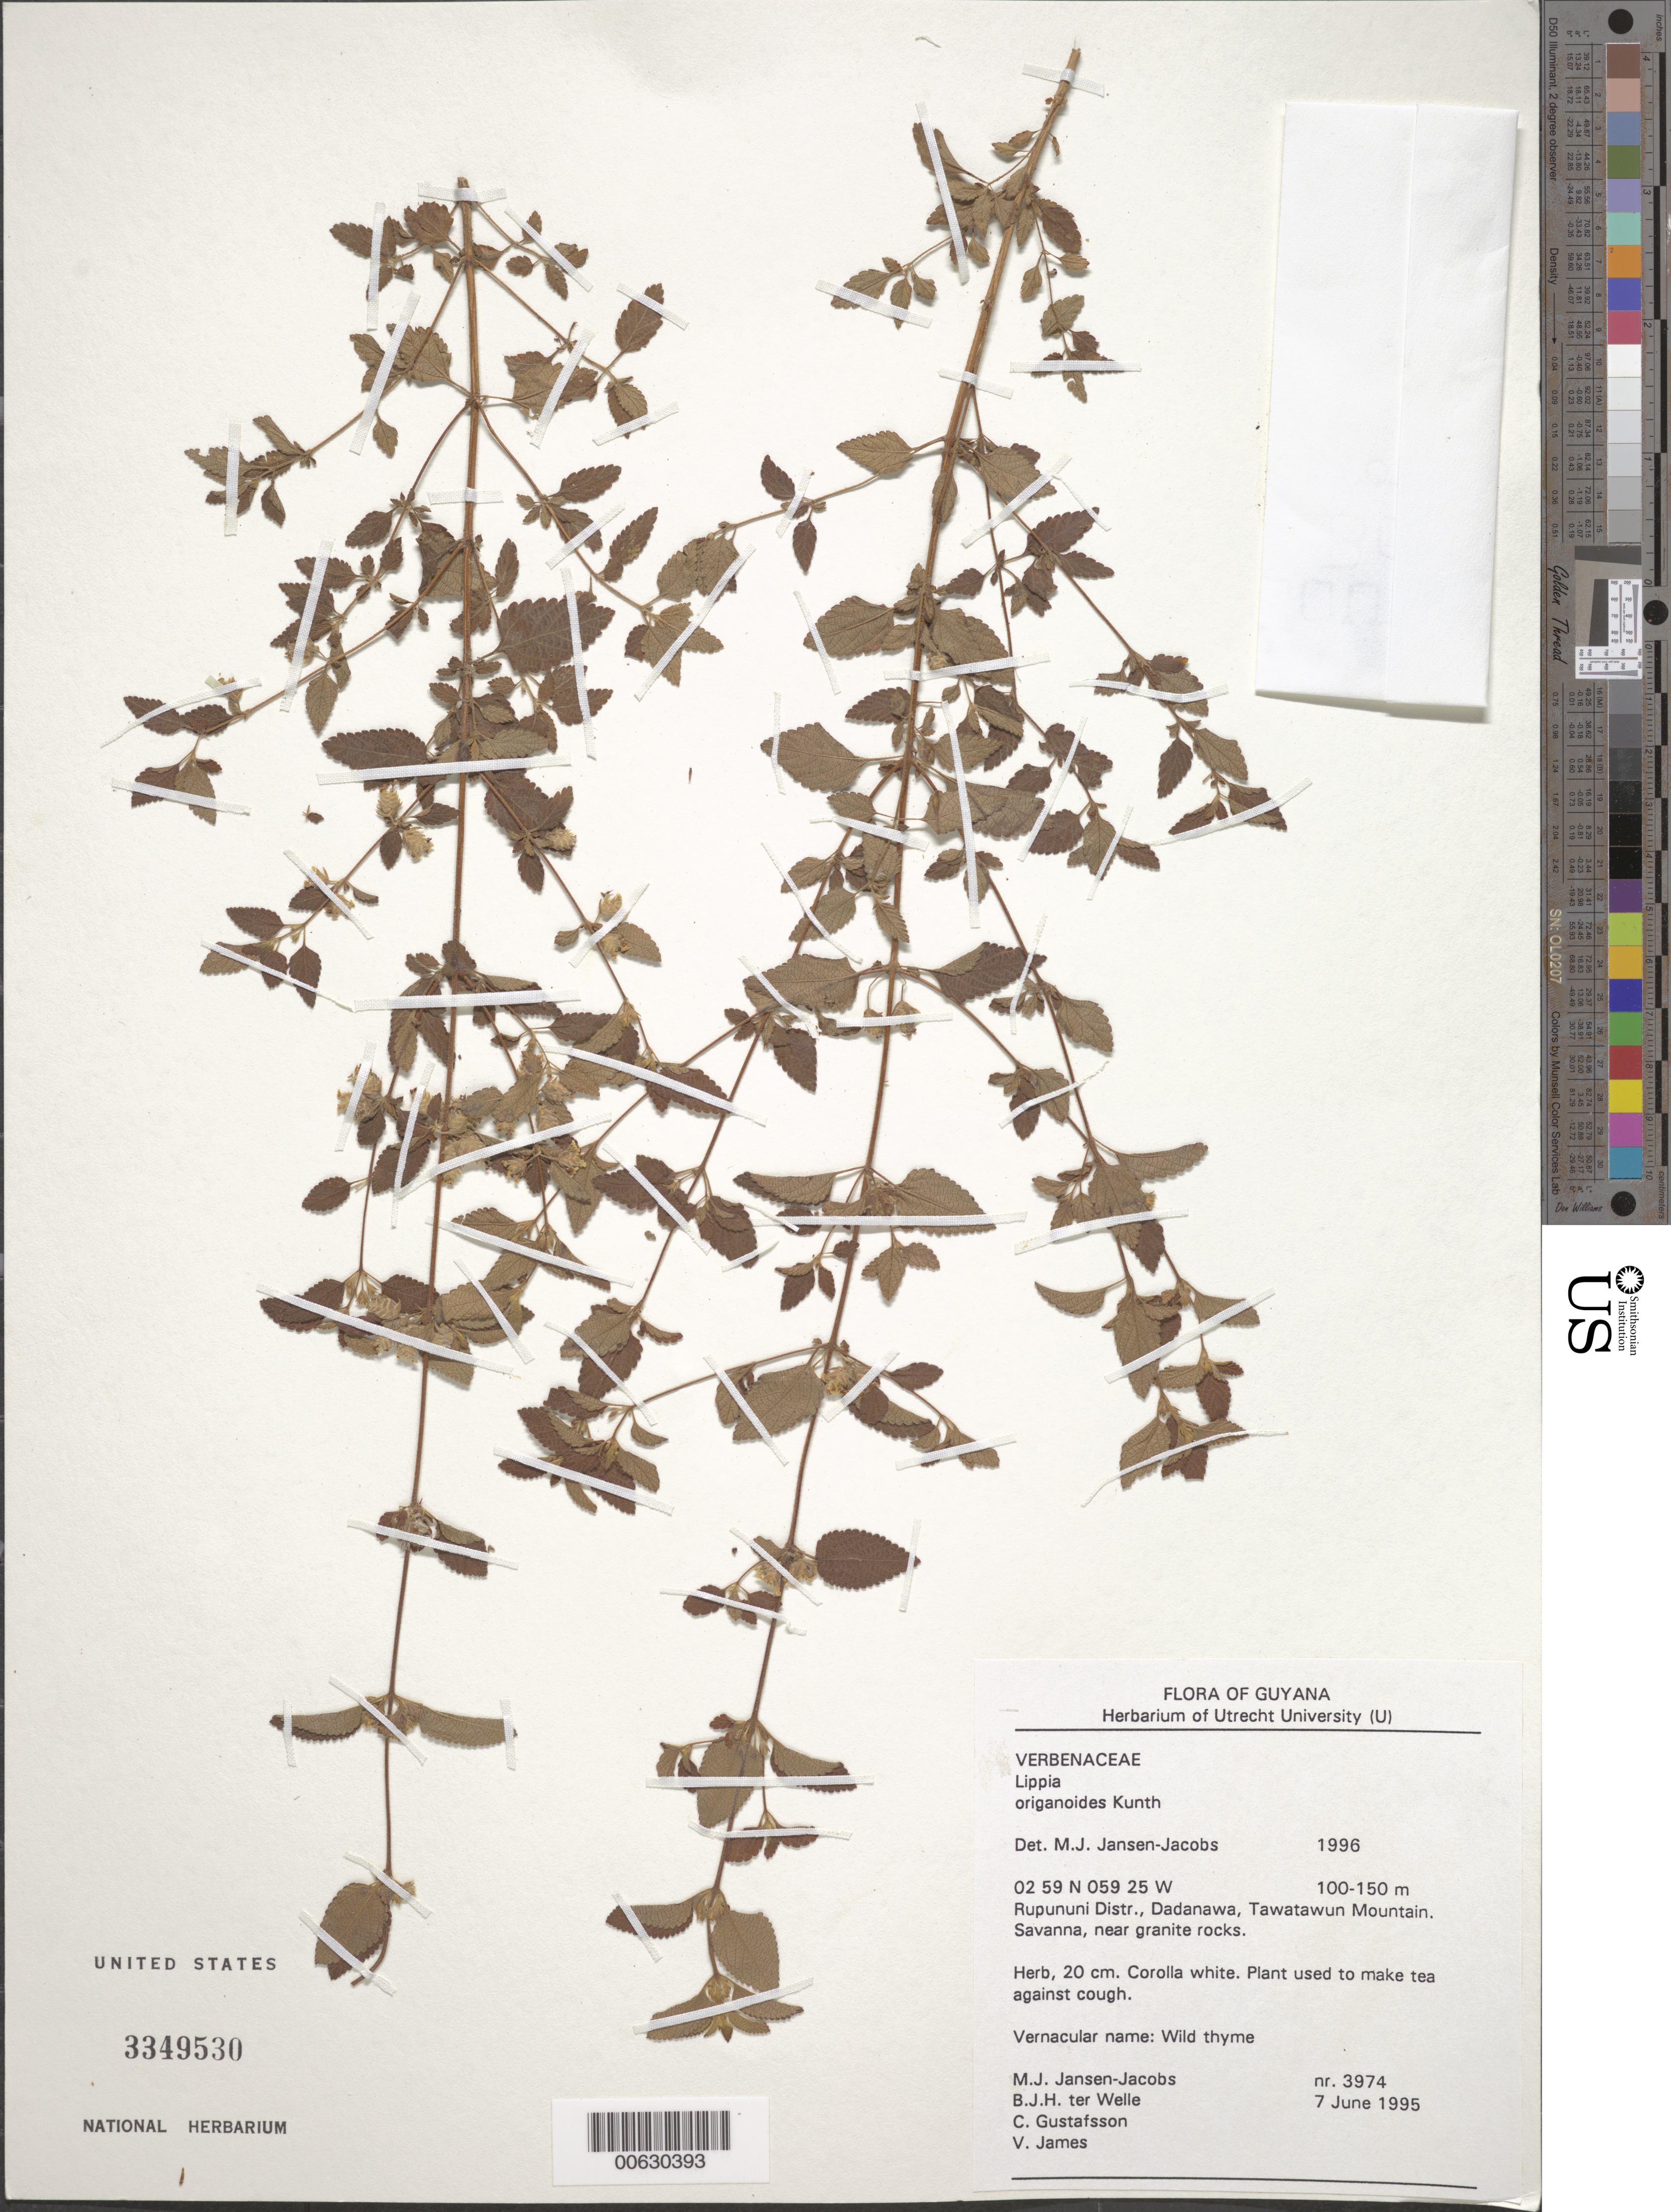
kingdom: Plantae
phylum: Tracheophyta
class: Magnoliopsida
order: Lamiales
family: Verbenaceae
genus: Lippia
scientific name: Lippia origanoides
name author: Kunth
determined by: Jansen-Jacobs, M. J., (U), Nationaal Herbarium Nederland, Utrecht University branch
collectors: M. J. Jansen-Jacobs, B. Welle, C. G. Gustafsson & V. James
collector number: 3974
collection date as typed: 7-Jun-95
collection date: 1995-06-07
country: Guyana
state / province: U. Takutu-U. Essequibo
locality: Dadanawa, Tawatawun Mt., Rupununi District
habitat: Savanna, near granite rocks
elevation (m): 100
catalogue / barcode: US 3349530